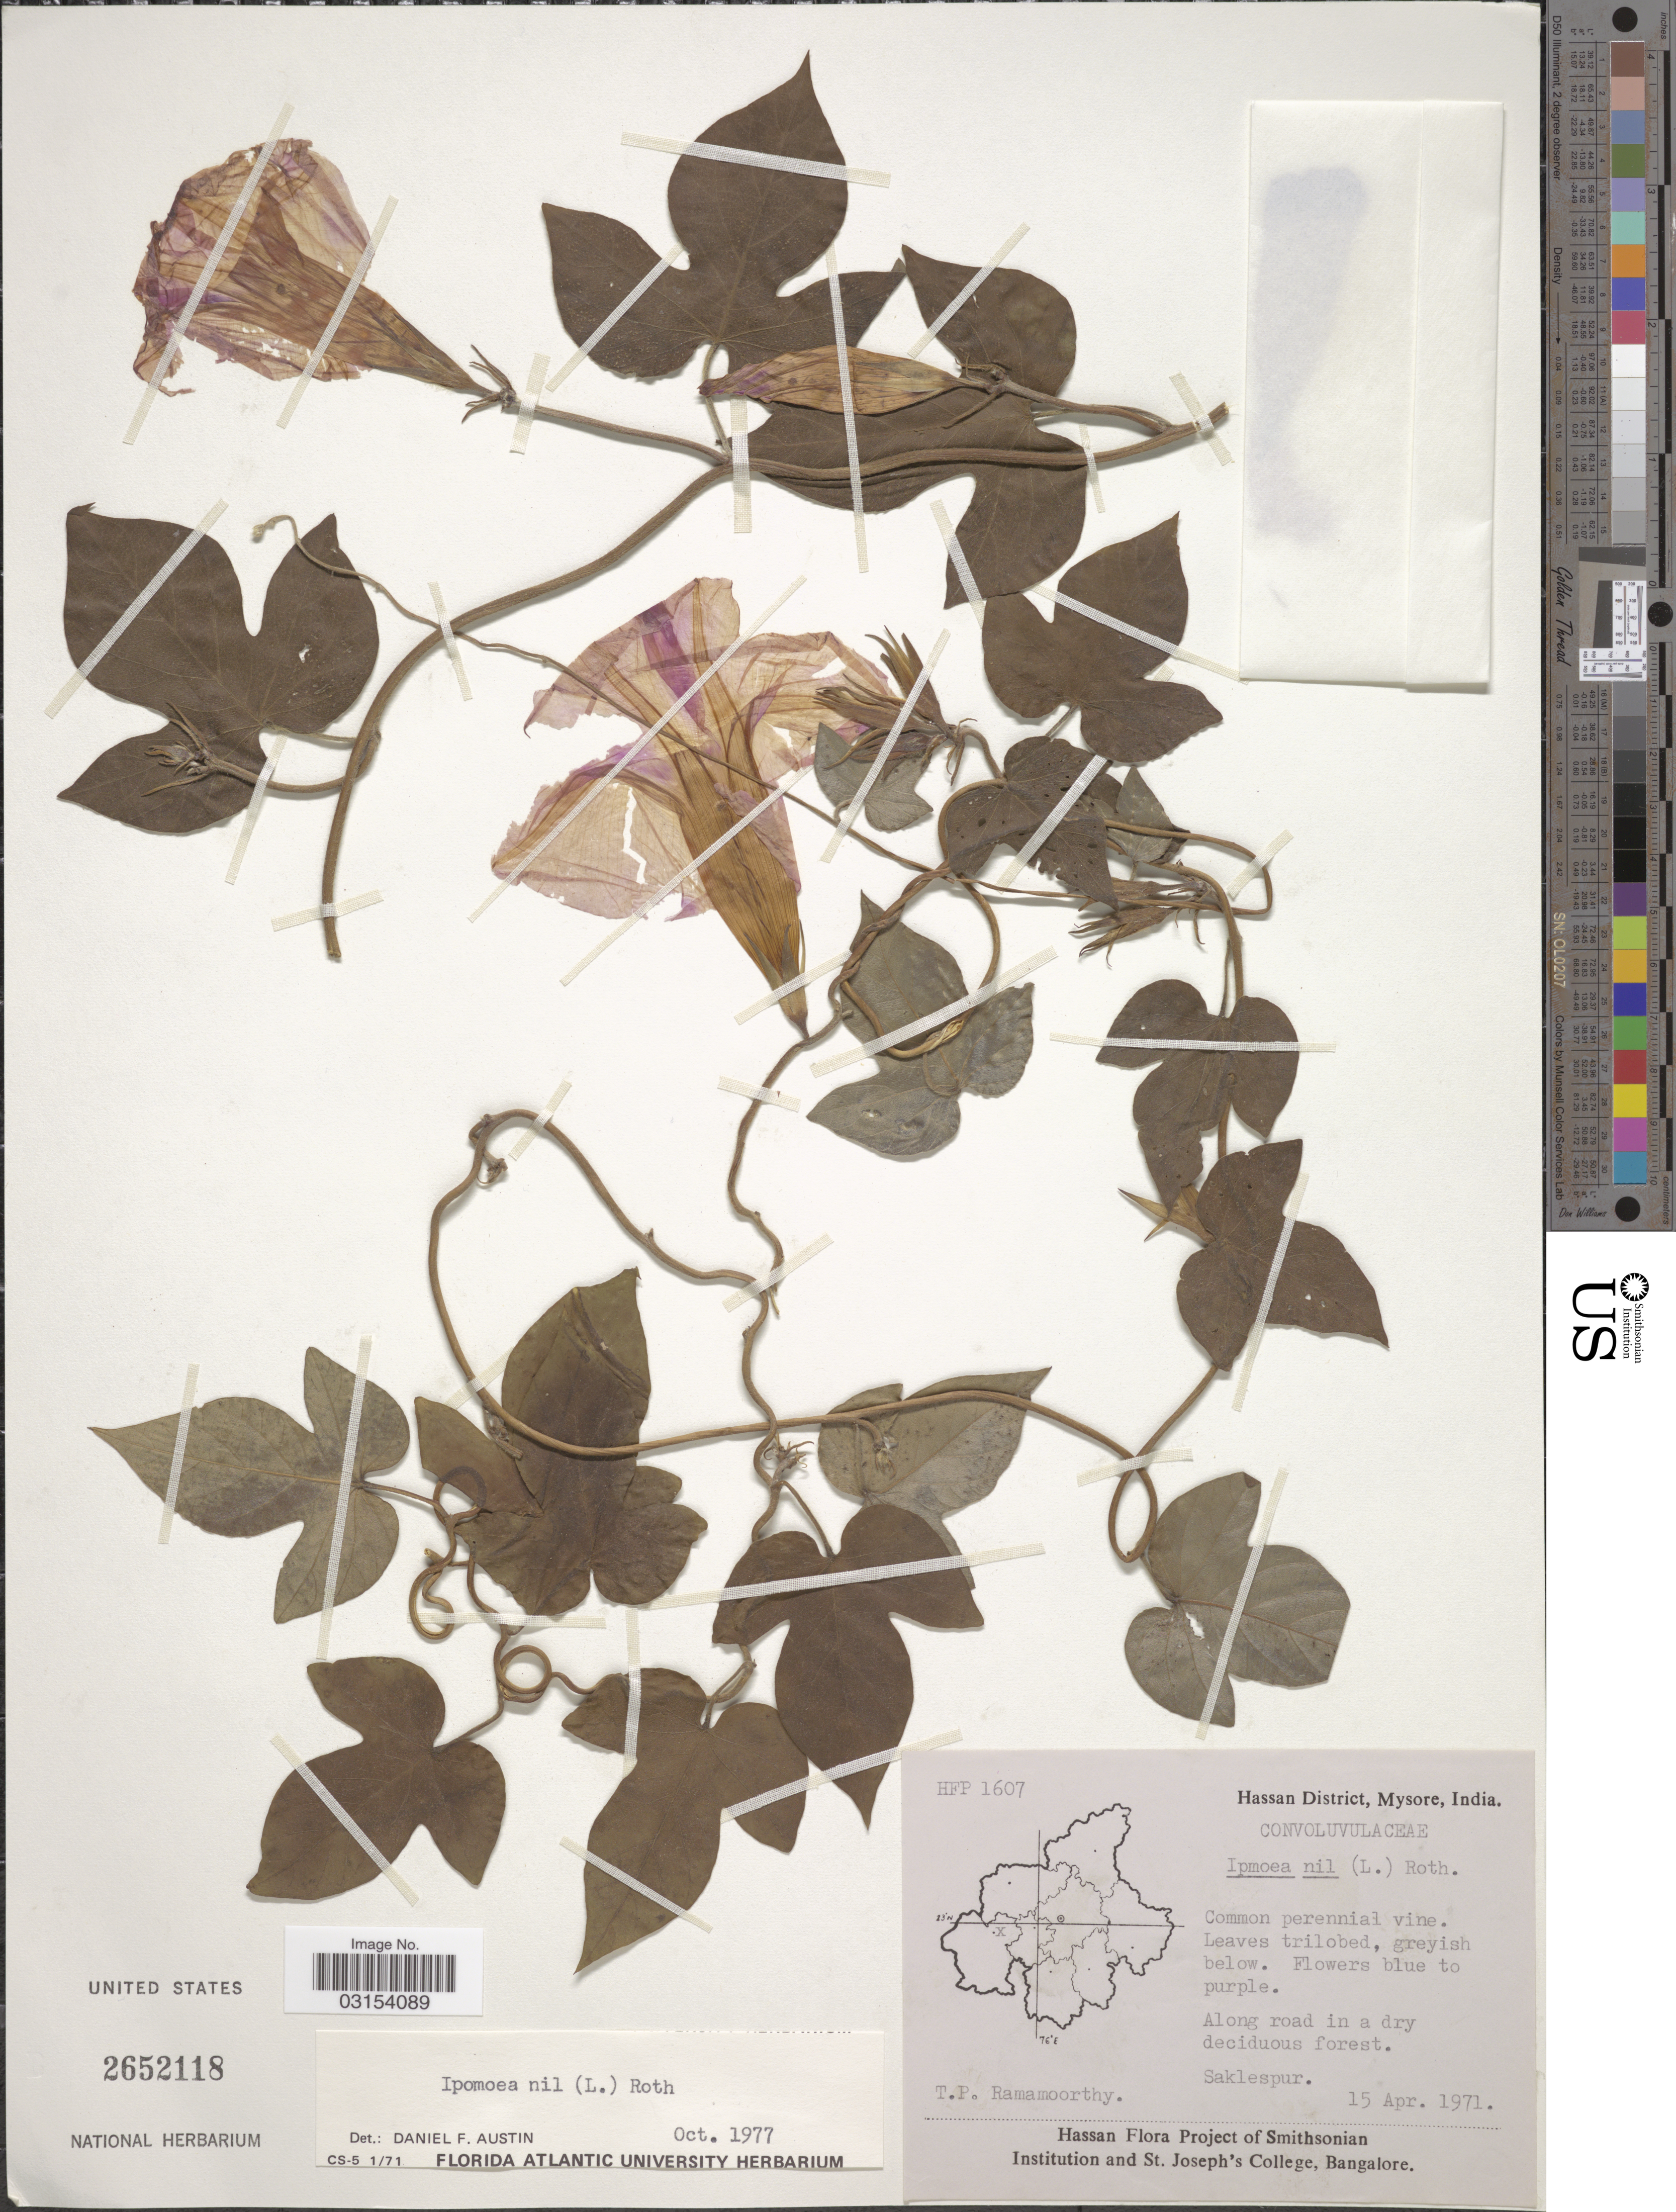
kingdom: Plantae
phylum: Tracheophyta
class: Magnoliopsida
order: Solanales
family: Convolvulaceae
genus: Ipomoea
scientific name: Ipomoea nil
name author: (L.) Roth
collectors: T. P. Ramamoorthy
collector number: HFP 1607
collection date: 1971-04-15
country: India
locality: Hassan District, Mysore, India, Along road in a dry deciduous forest, Saklespur.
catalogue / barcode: US 2652118